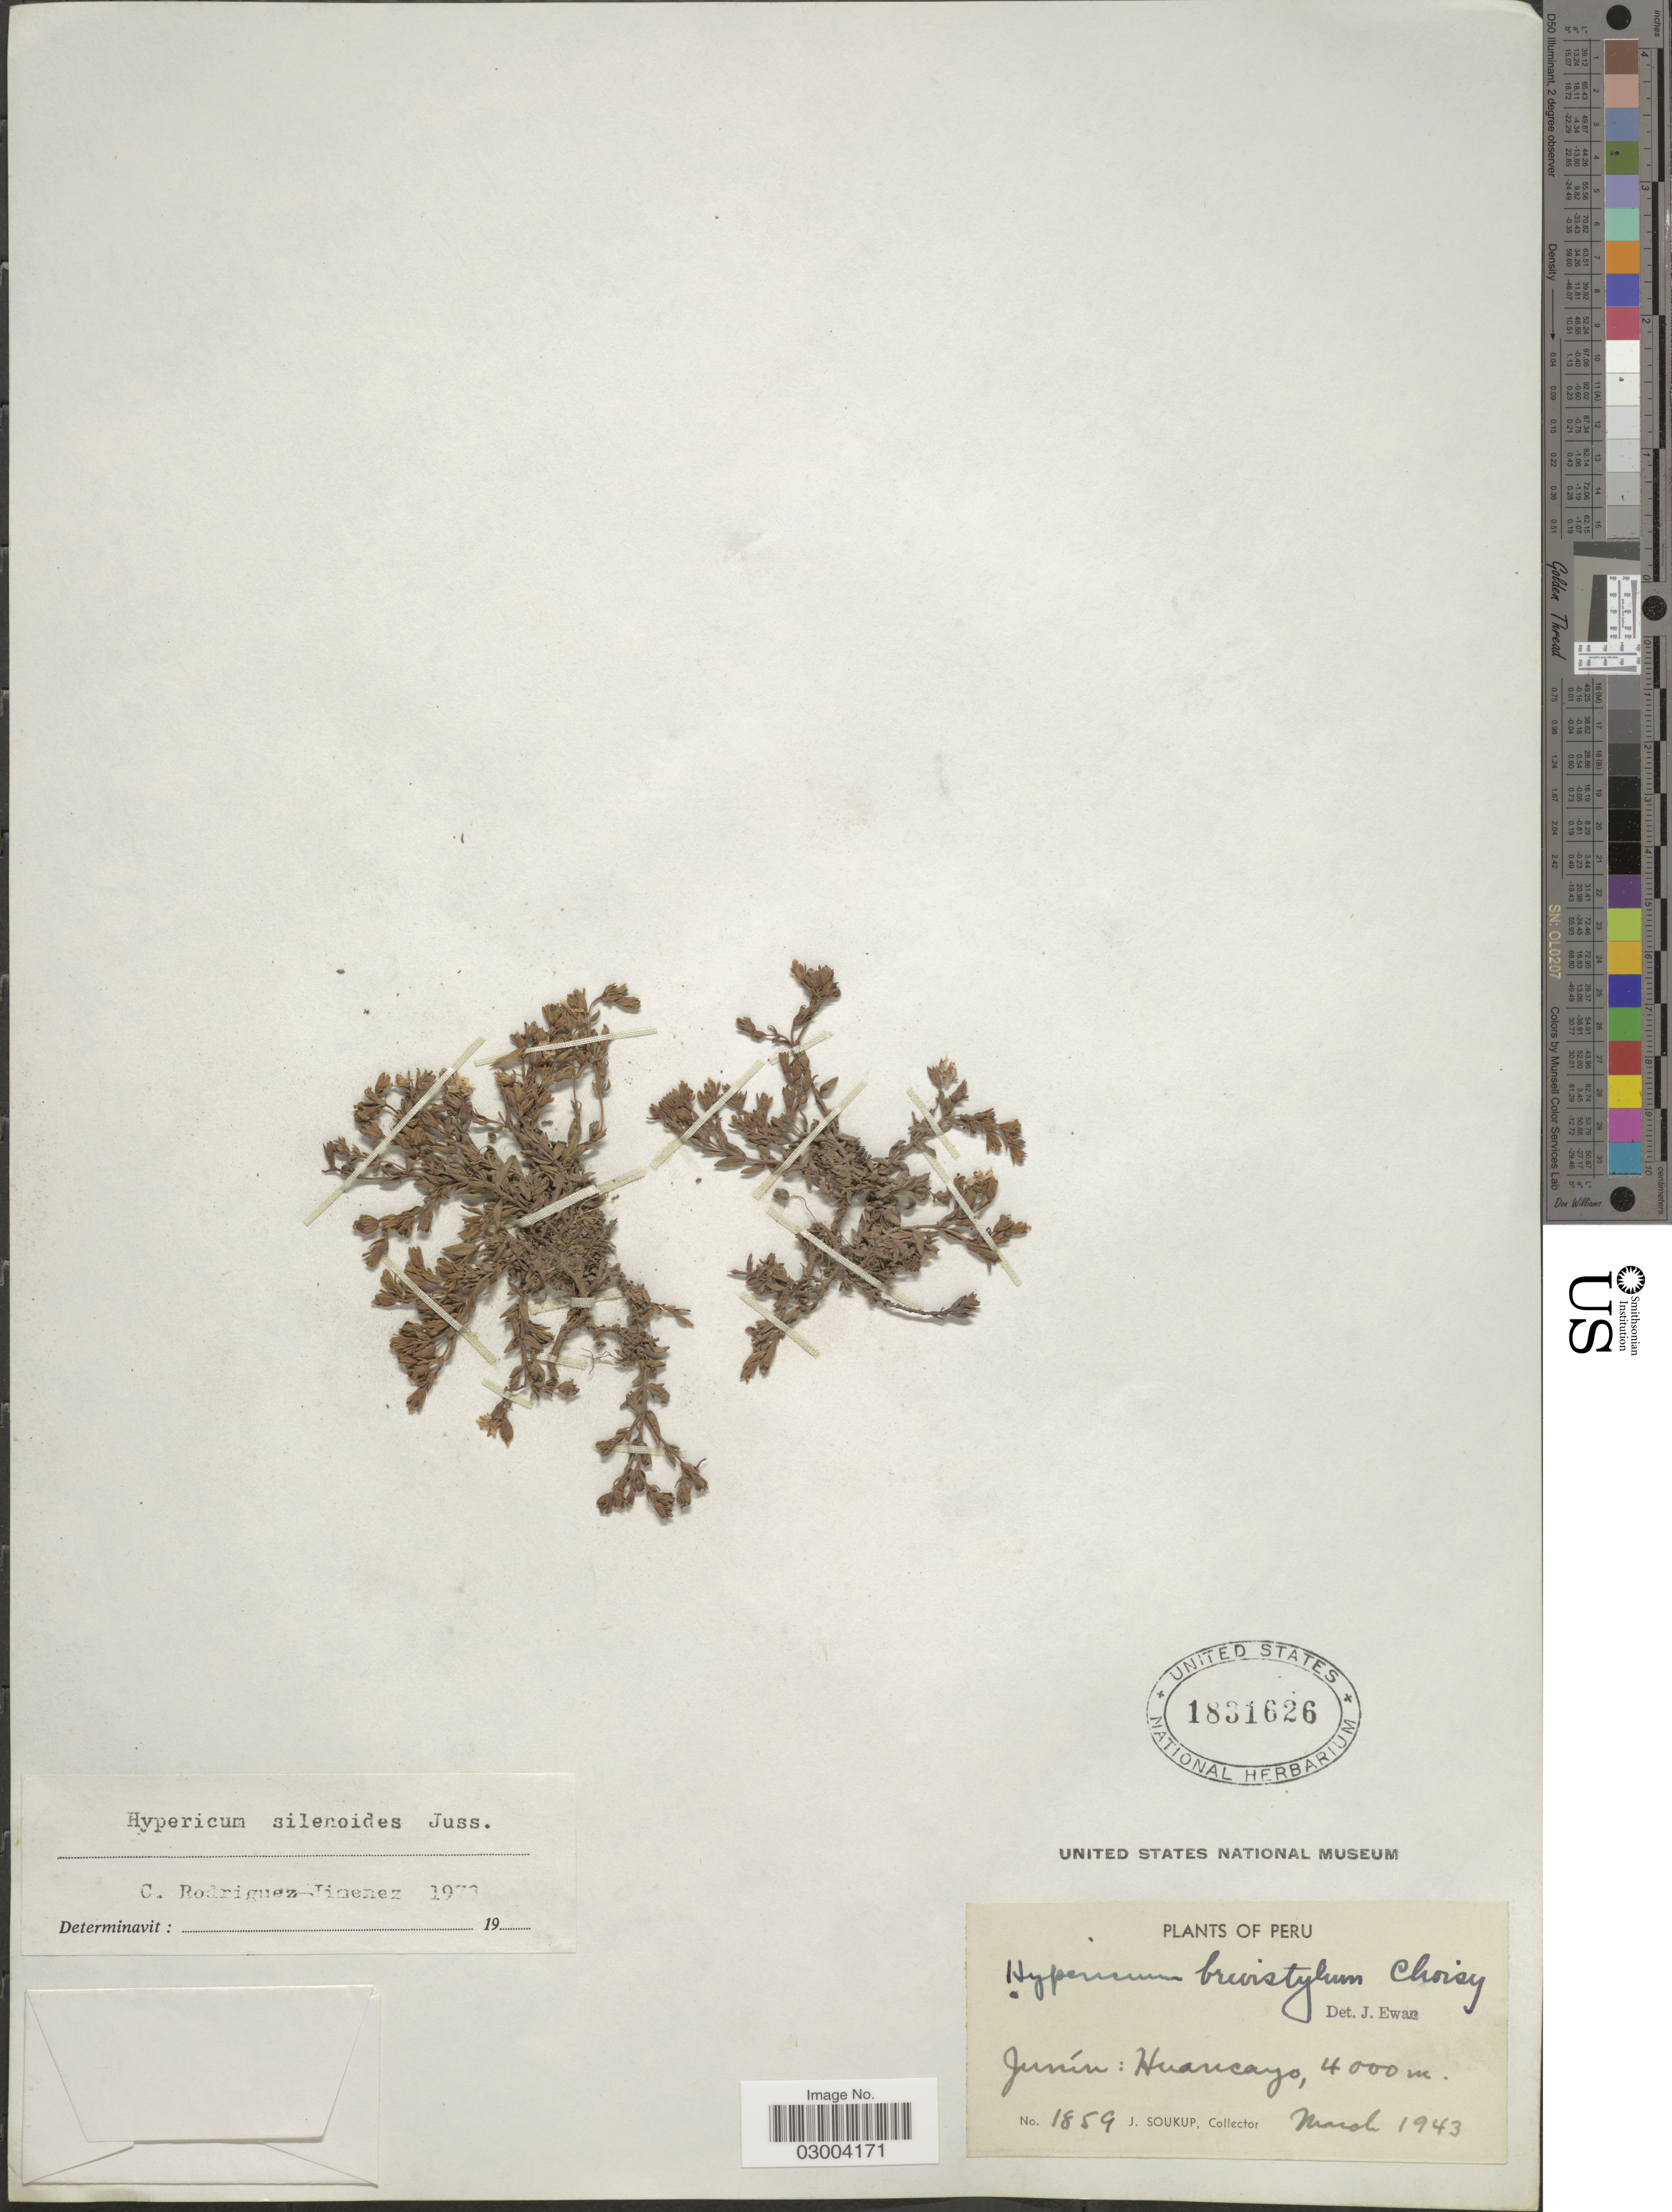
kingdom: Plantae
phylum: Tracheophyta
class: Magnoliopsida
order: Malpighiales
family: Hypericaceae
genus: Hypericum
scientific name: Hypericum silenoides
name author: Juss.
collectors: J. Soukup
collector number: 1859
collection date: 1943-03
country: Peru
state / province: Junín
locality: Huancayo.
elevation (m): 4000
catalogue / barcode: US 1831626